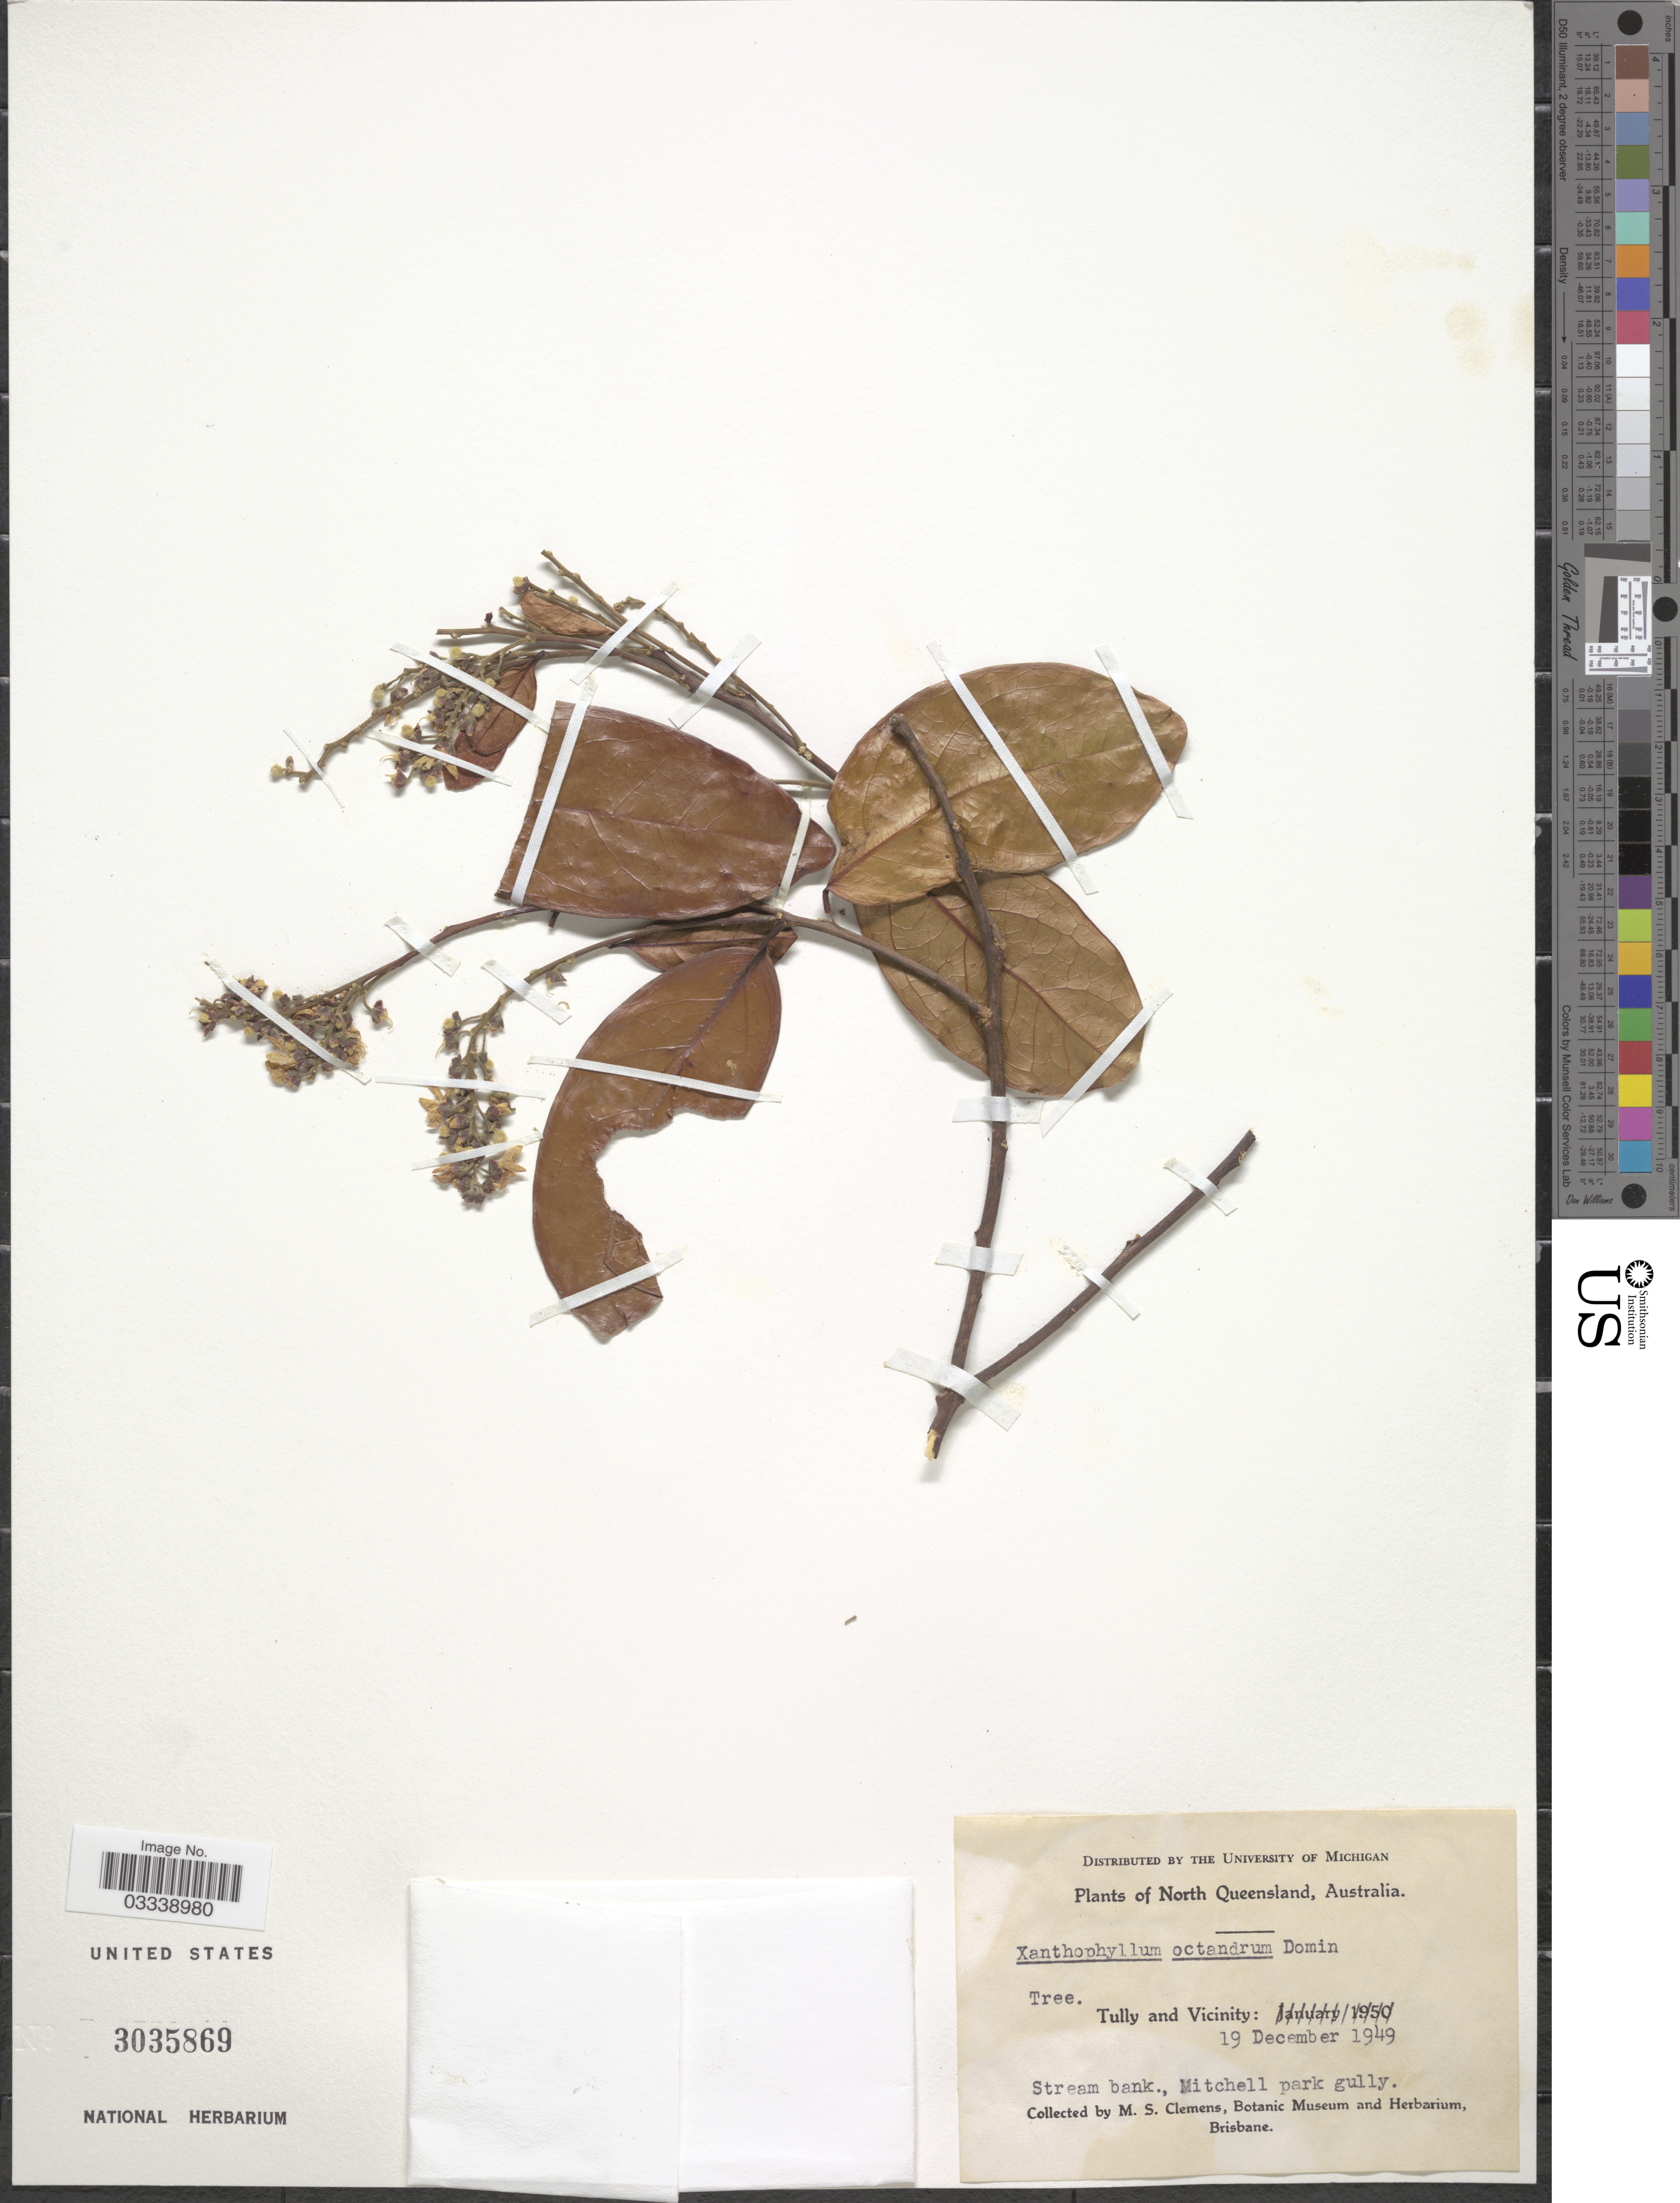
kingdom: Plantae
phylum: Tracheophyta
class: Magnoliopsida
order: Fabales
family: Polygalaceae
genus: Xanthophyllum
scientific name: Xanthophyllum octandrum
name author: (F. Muell.) Domin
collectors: M. S. Clemens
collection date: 1949-12-19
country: Australia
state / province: Queensland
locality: North Queensland. Tully and Vicinity.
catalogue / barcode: US 3035869